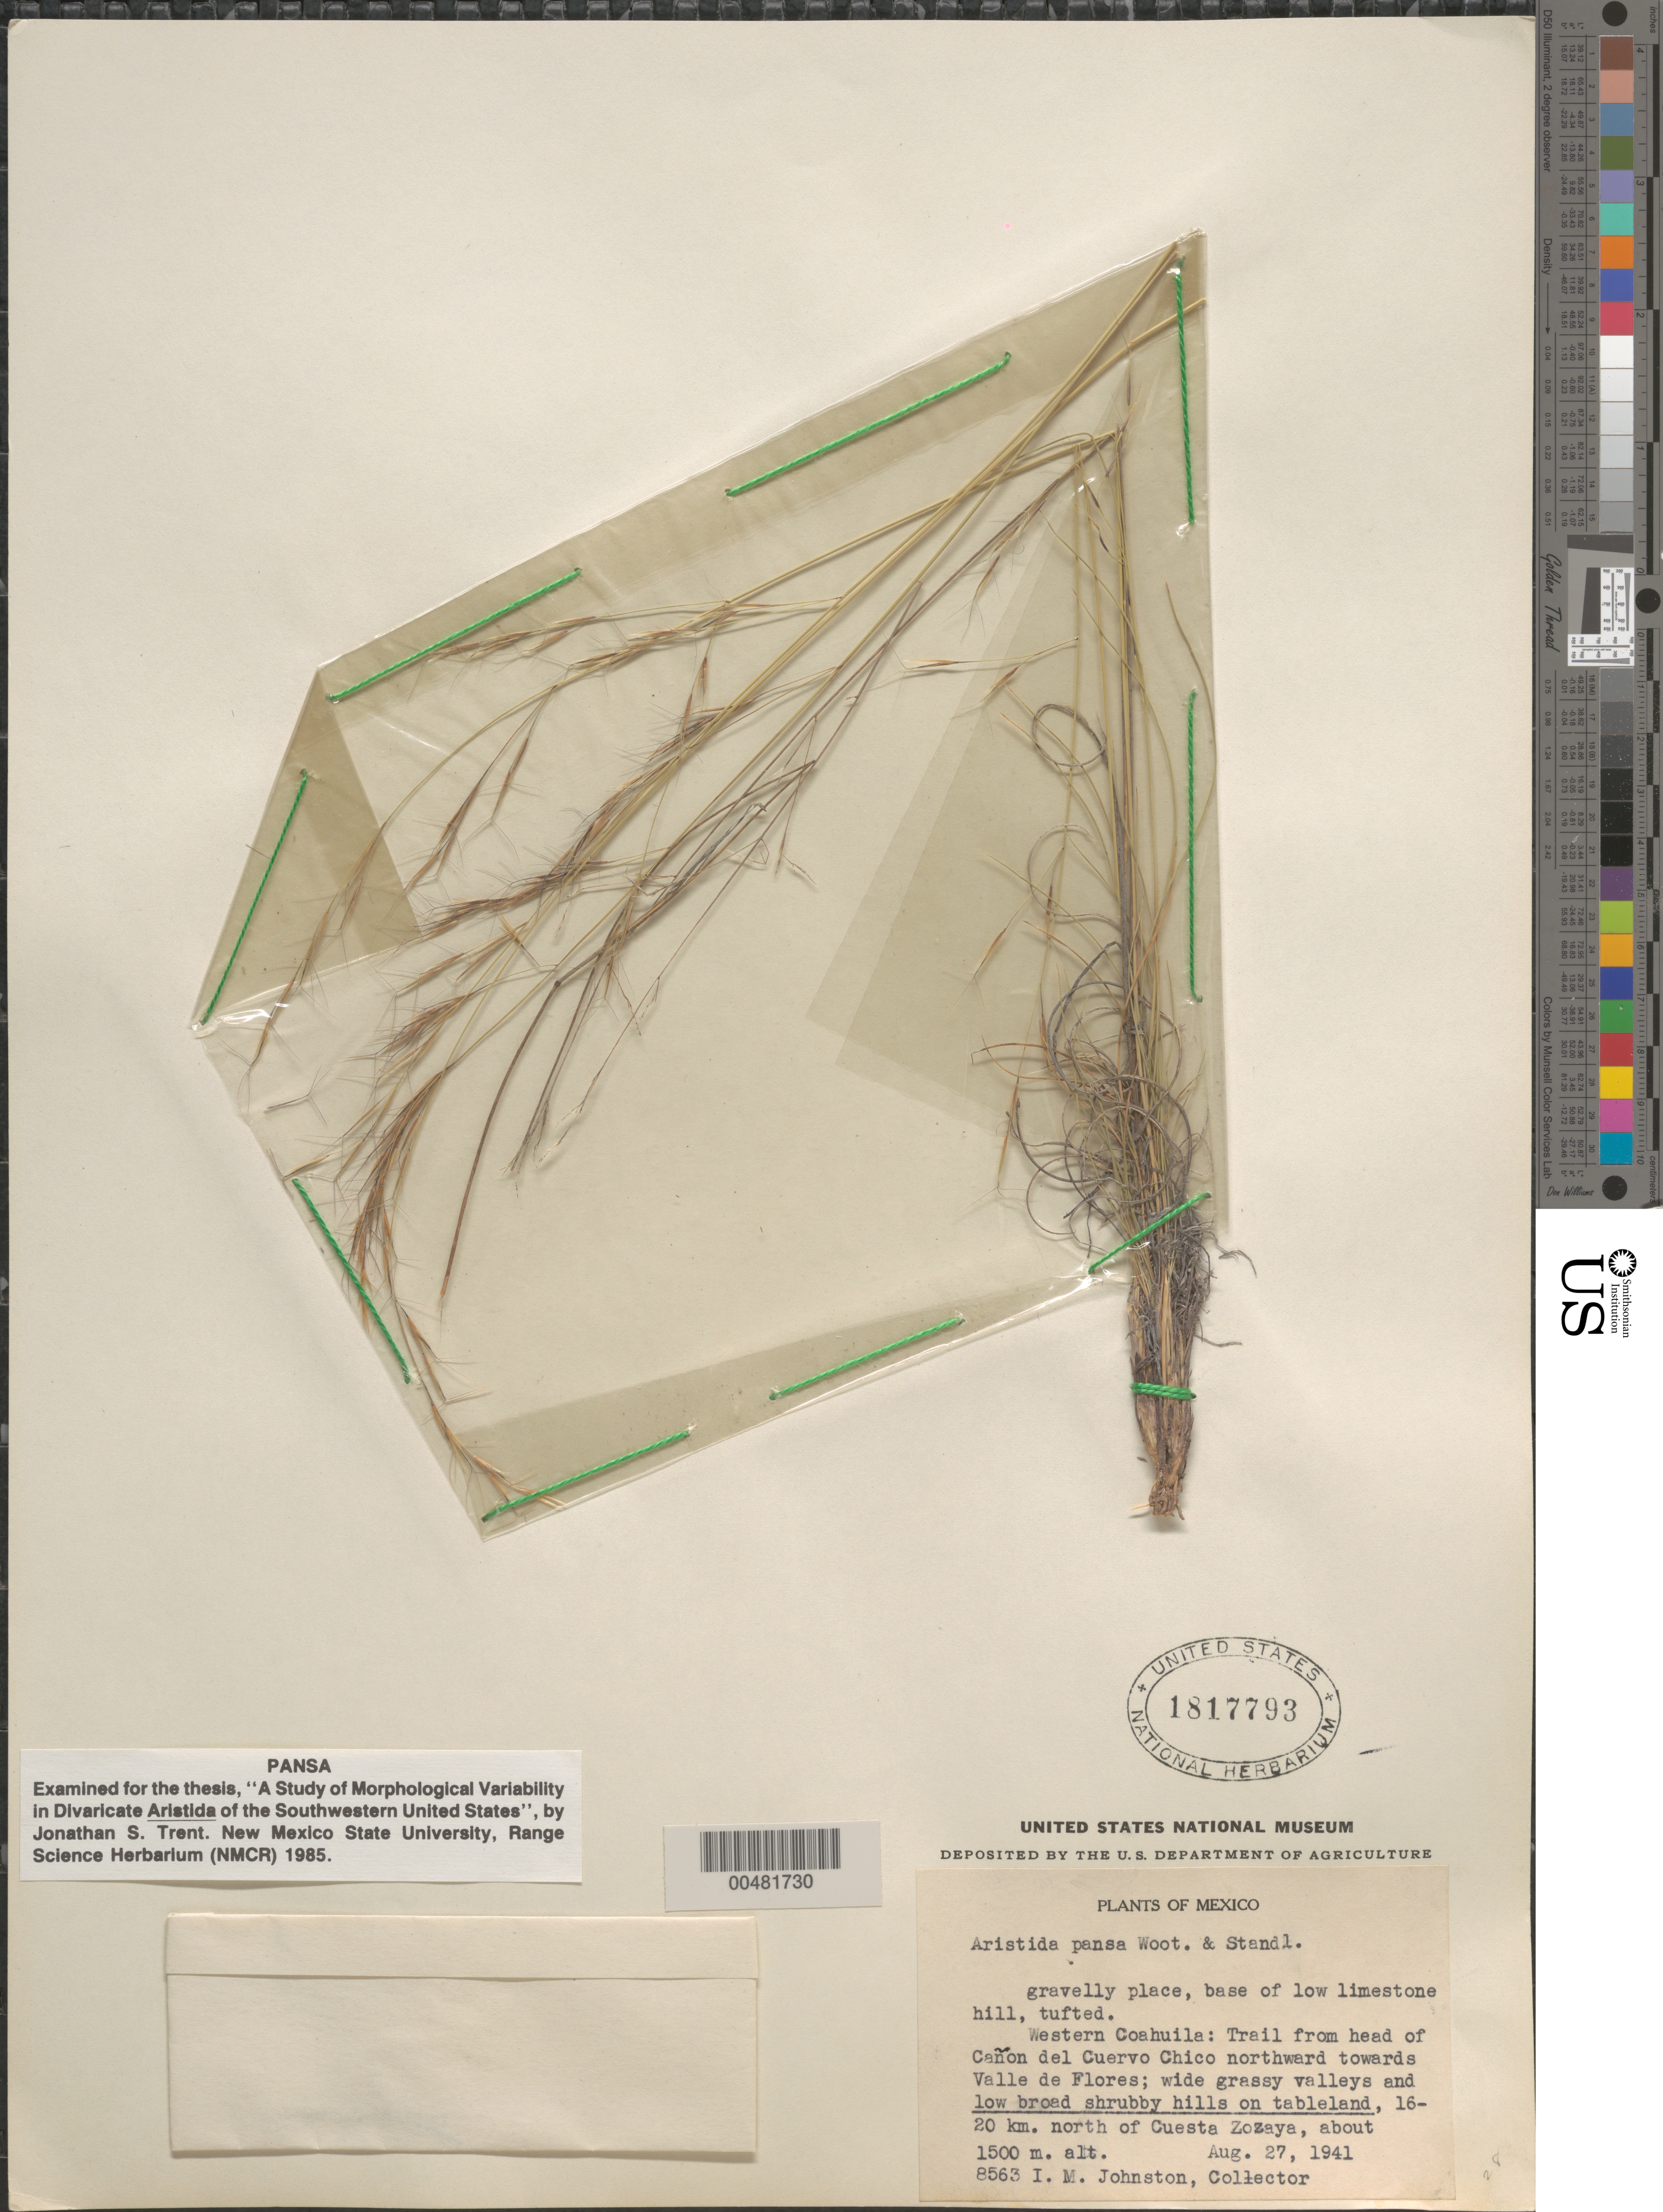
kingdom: Plantae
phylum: Tracheophyta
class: Liliopsida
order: Poales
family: Poaceae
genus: Aristida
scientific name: Aristida pansa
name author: Wooton & Standl.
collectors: I.M. Johnston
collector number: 8563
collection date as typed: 27 Aug 1941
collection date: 1941-08-27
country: Mexico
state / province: Coahuila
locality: Western Coahuila, trail from head of Cañon del Cuervo Chico northward towards Valle de Flores, 16-20 km N of Cuesta Zozaya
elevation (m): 1500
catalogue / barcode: US 1817793